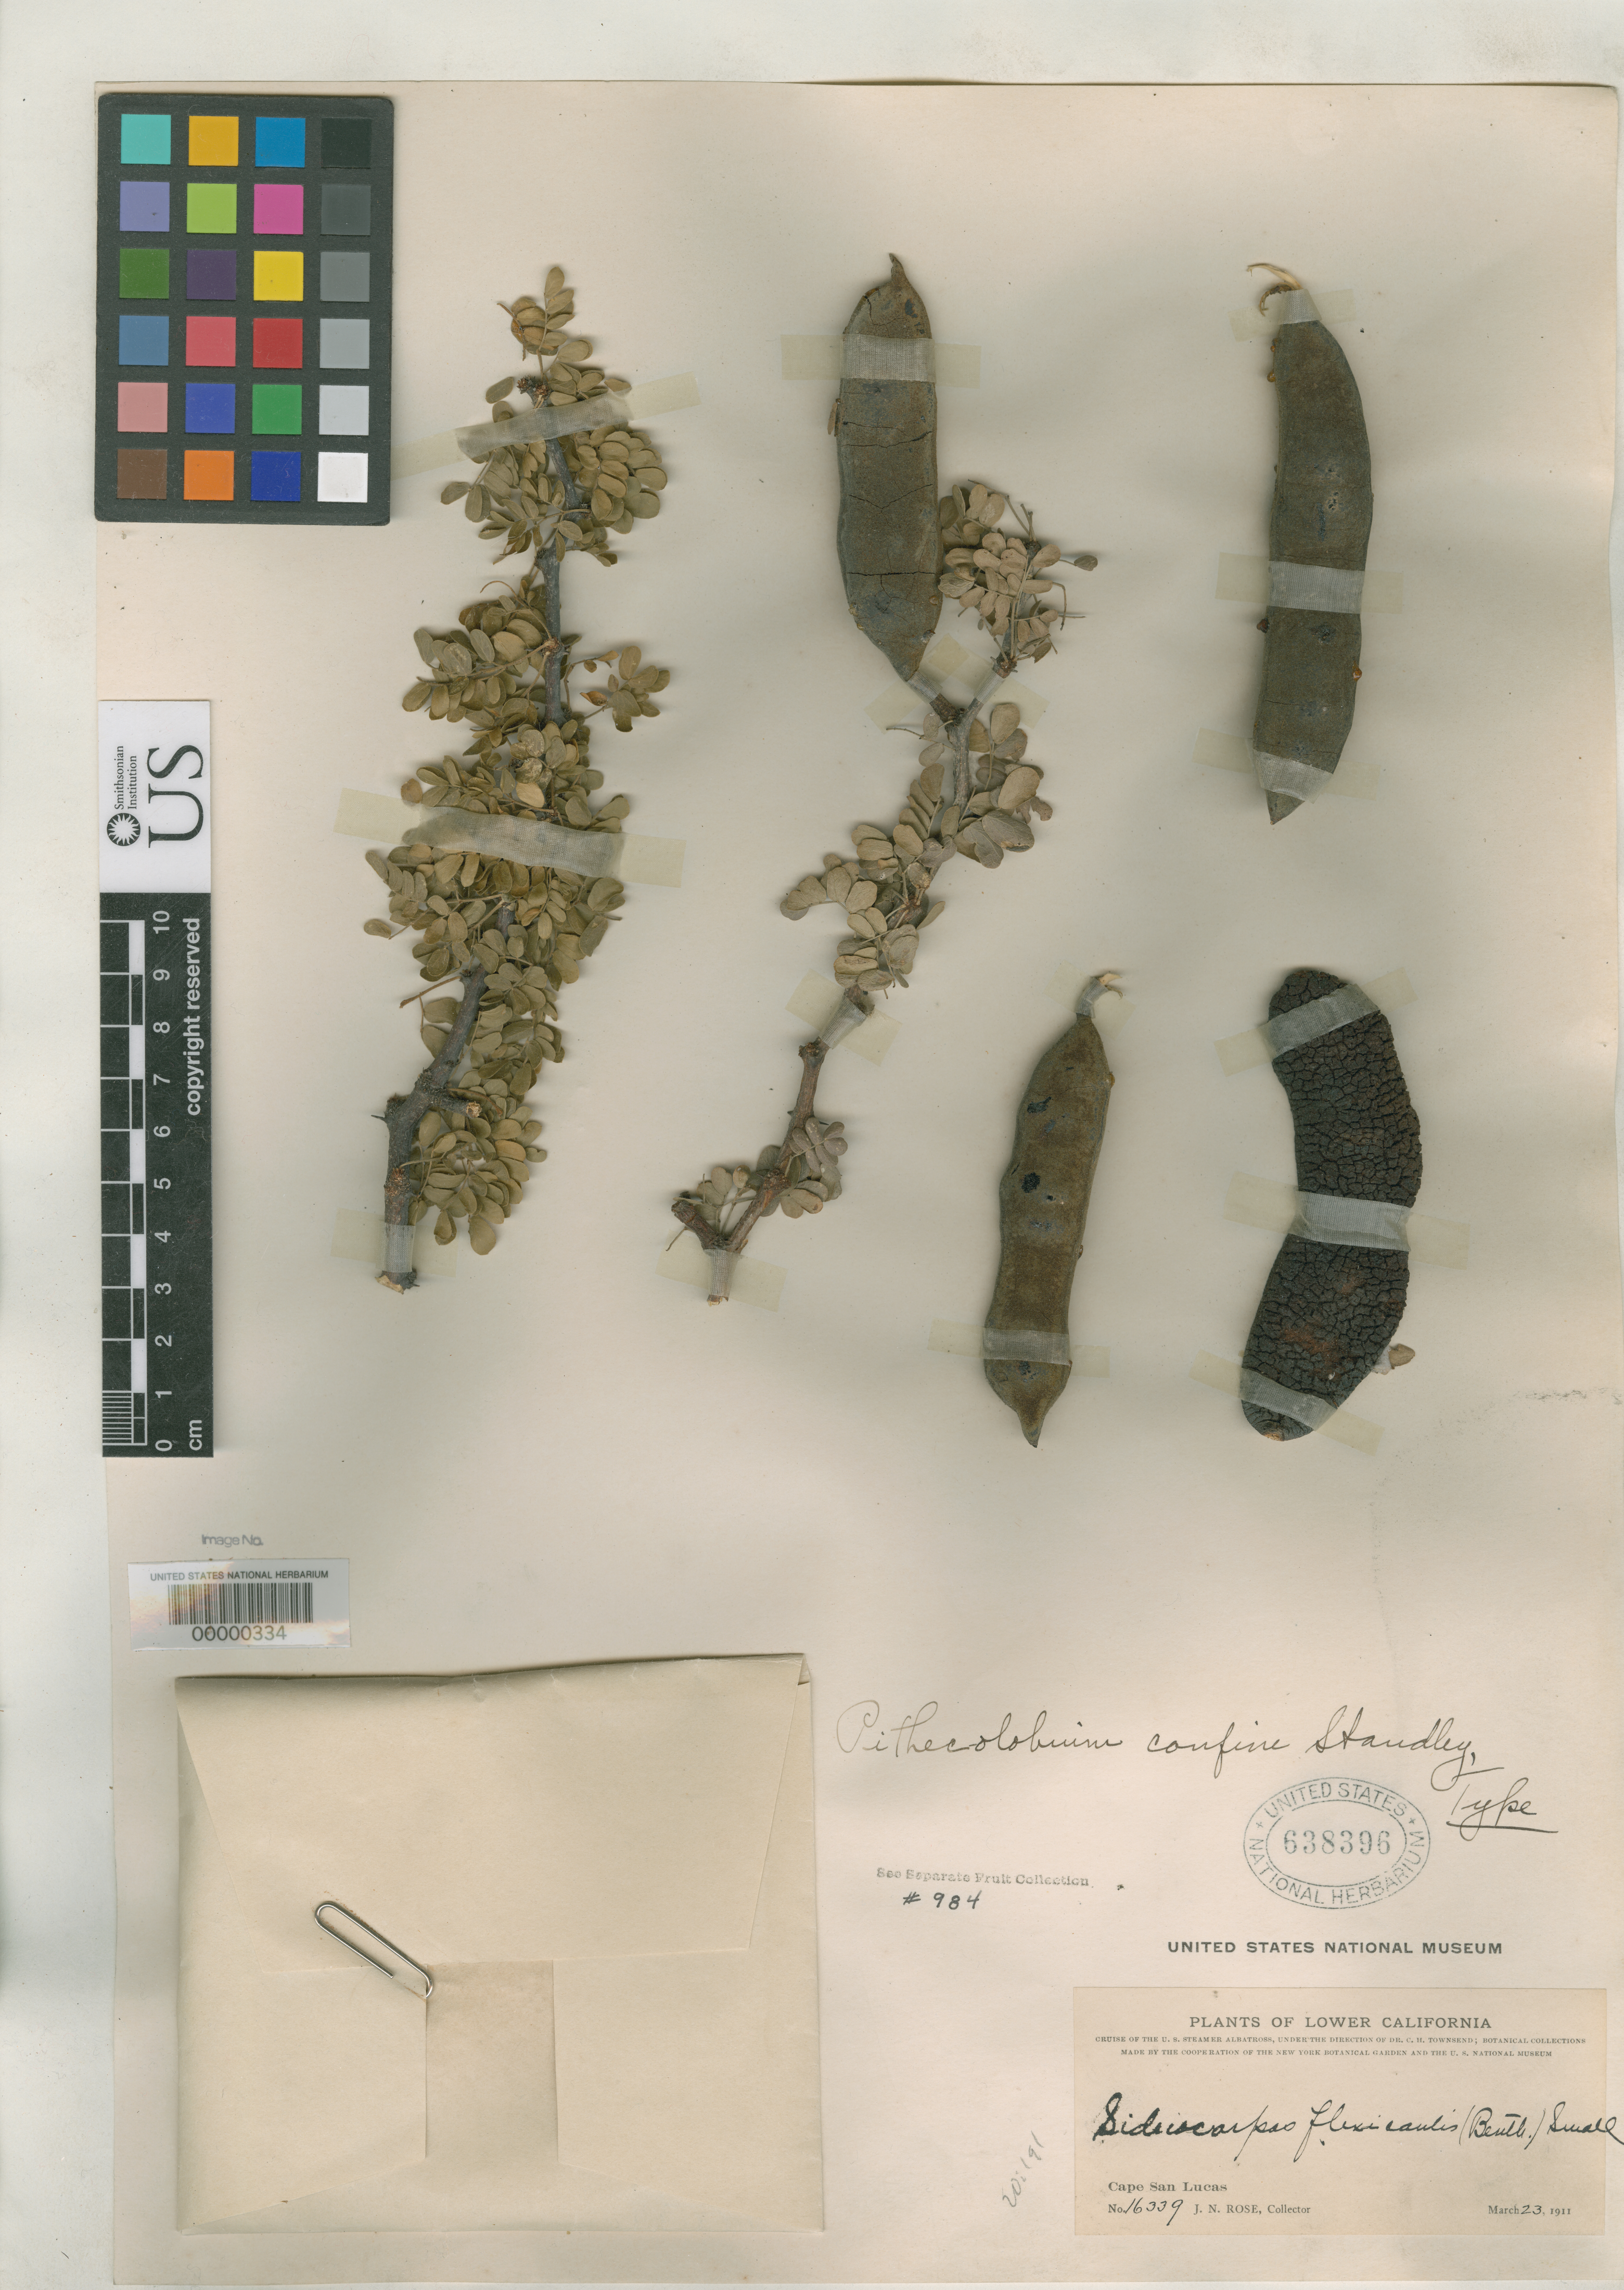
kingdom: Plantae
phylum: Tracheophyta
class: Magnoliopsida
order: Fabales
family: Fabaceae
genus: Pithecellobium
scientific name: Pithecellobium confine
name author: Standl.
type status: Holotype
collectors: J. N. Rose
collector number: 16339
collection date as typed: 23 Mar 1911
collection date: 1911-03-23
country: Mexico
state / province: Baja California Sur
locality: Cape San Lucas.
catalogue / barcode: US 638396